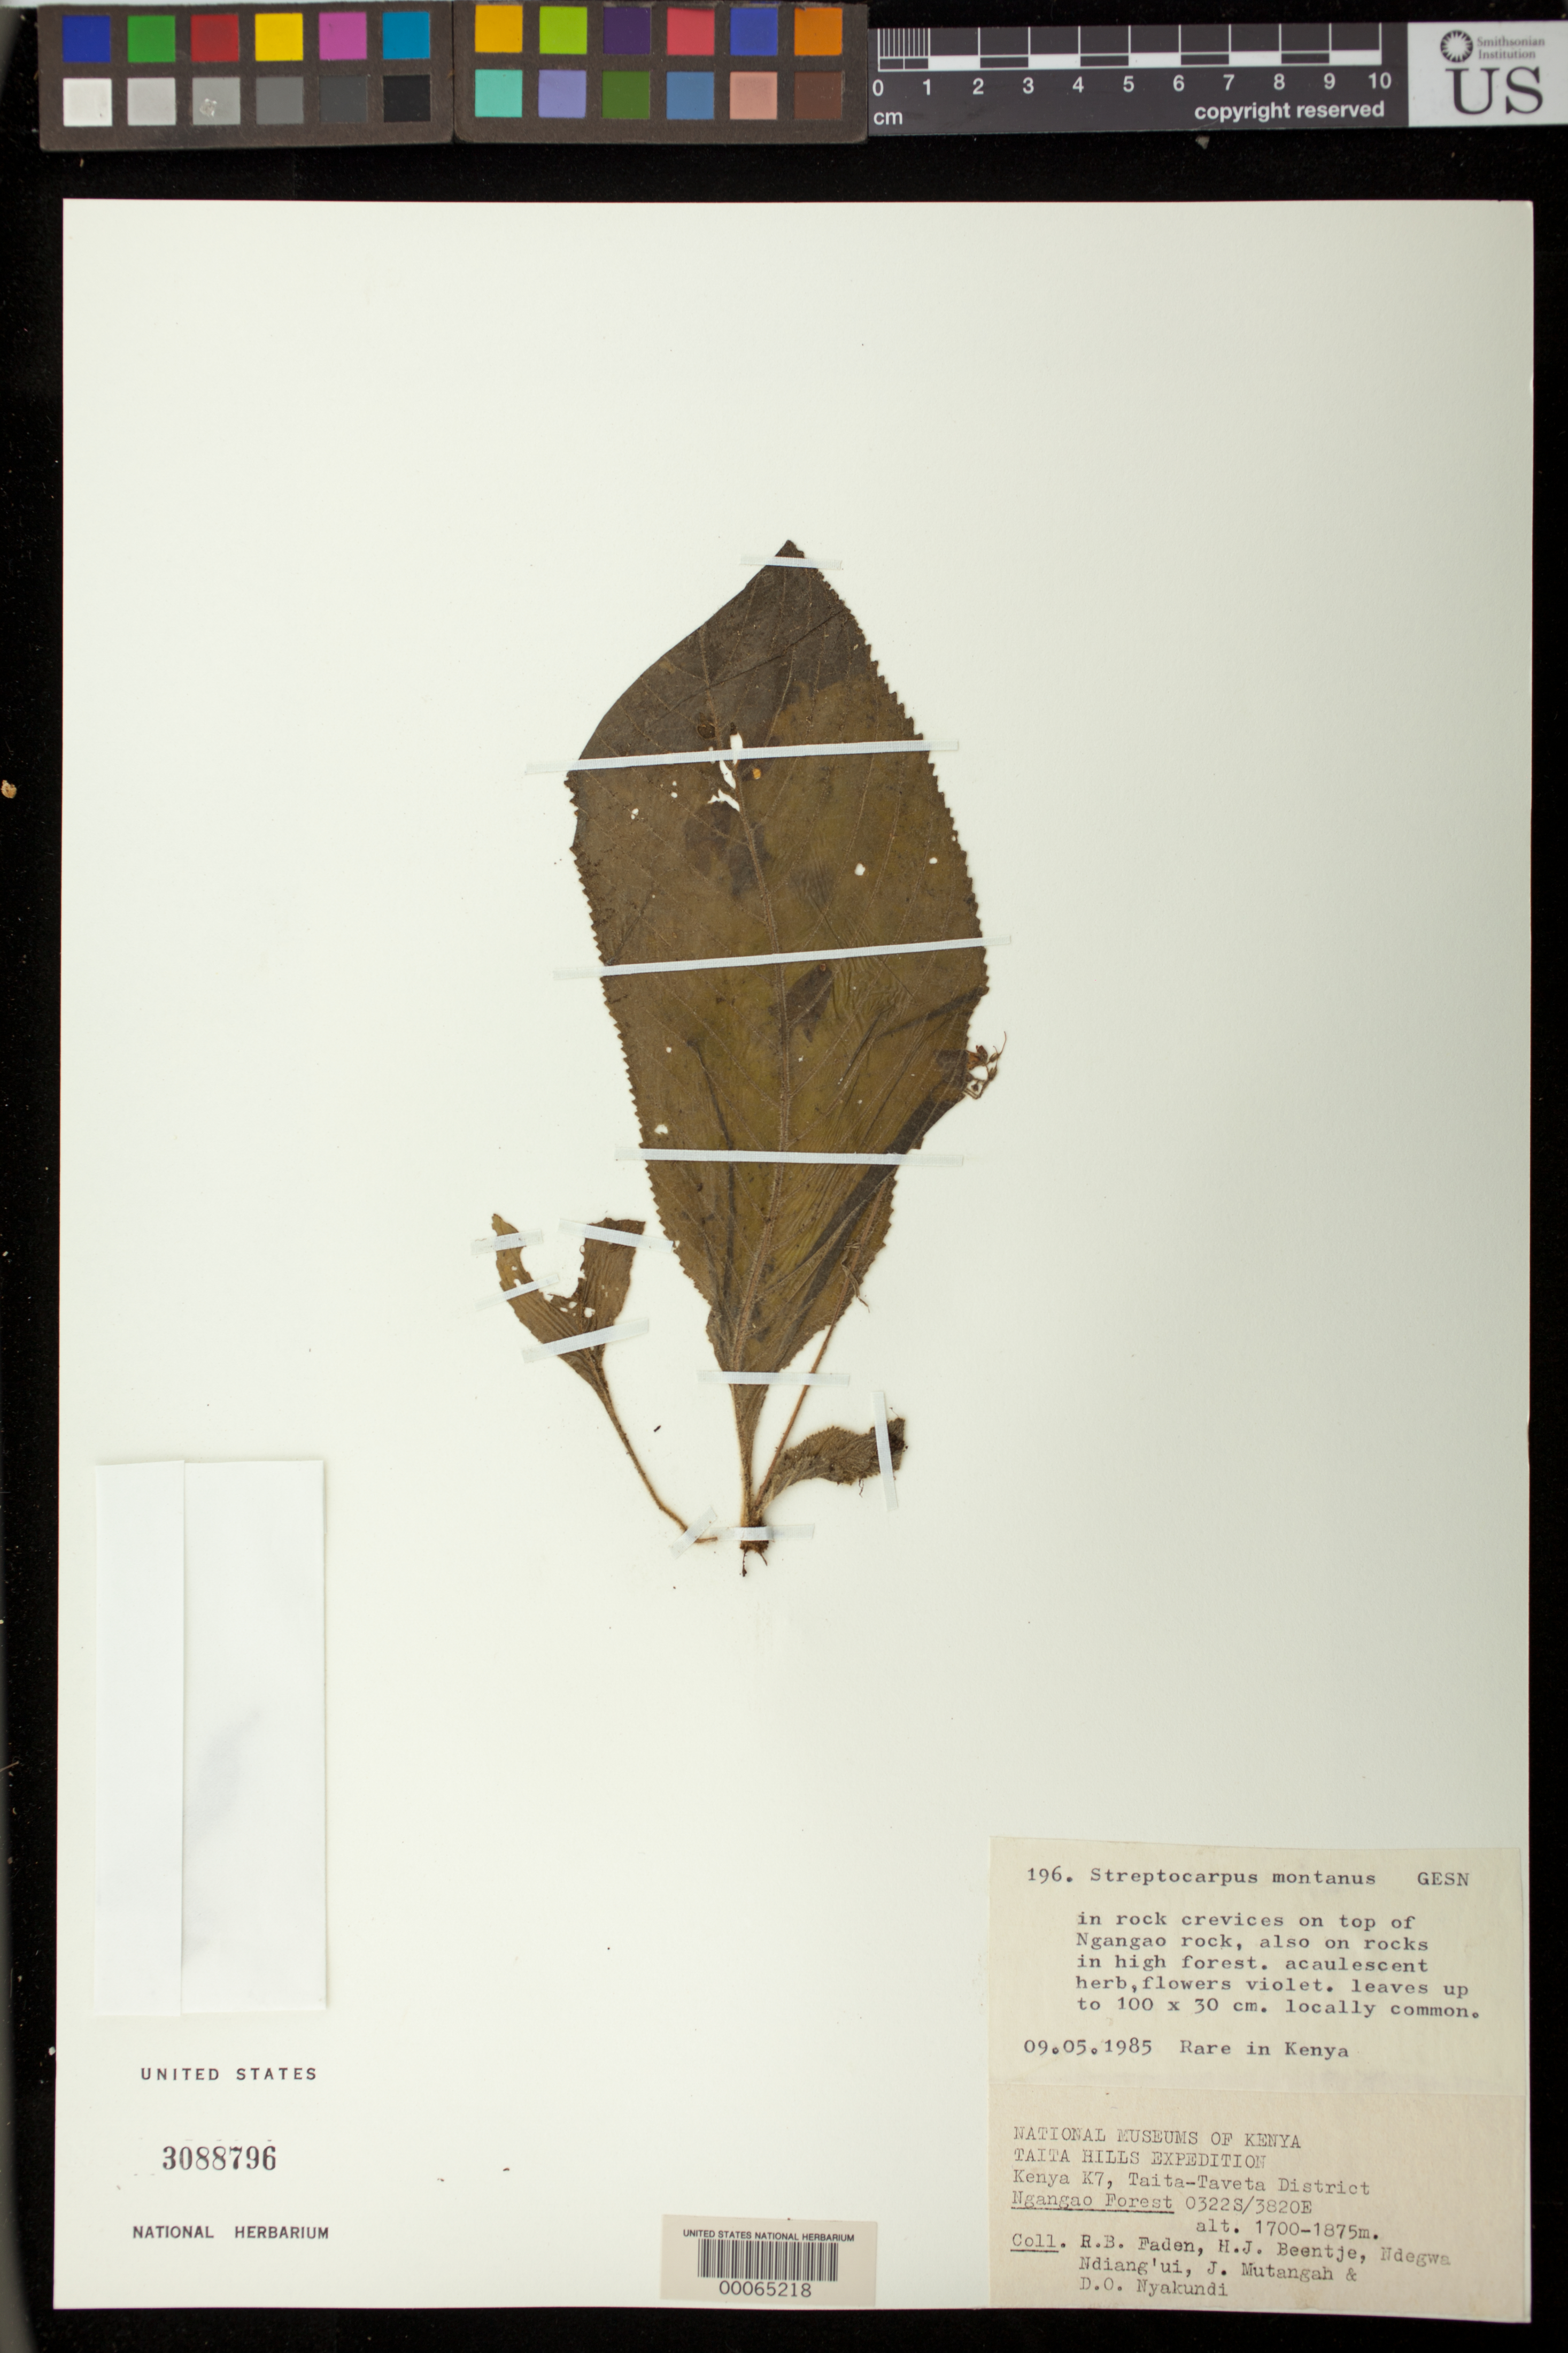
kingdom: Plantae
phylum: Tracheophyta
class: Magnoliopsida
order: Lamiales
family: Gesneriaceae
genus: Streptocarpus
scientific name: Streptocarpus montanus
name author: Oliv.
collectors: R. B. Faden, H. J. Beentje, N. Ndiang'ui, J. Mutangah & D. Nyakundi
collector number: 196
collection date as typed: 09 May 1985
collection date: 1985-05-09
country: Kenya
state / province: Taita Taveta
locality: Taita-taveta dist., Ngangao forest, top of ngangao rock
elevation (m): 1700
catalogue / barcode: US 3088796